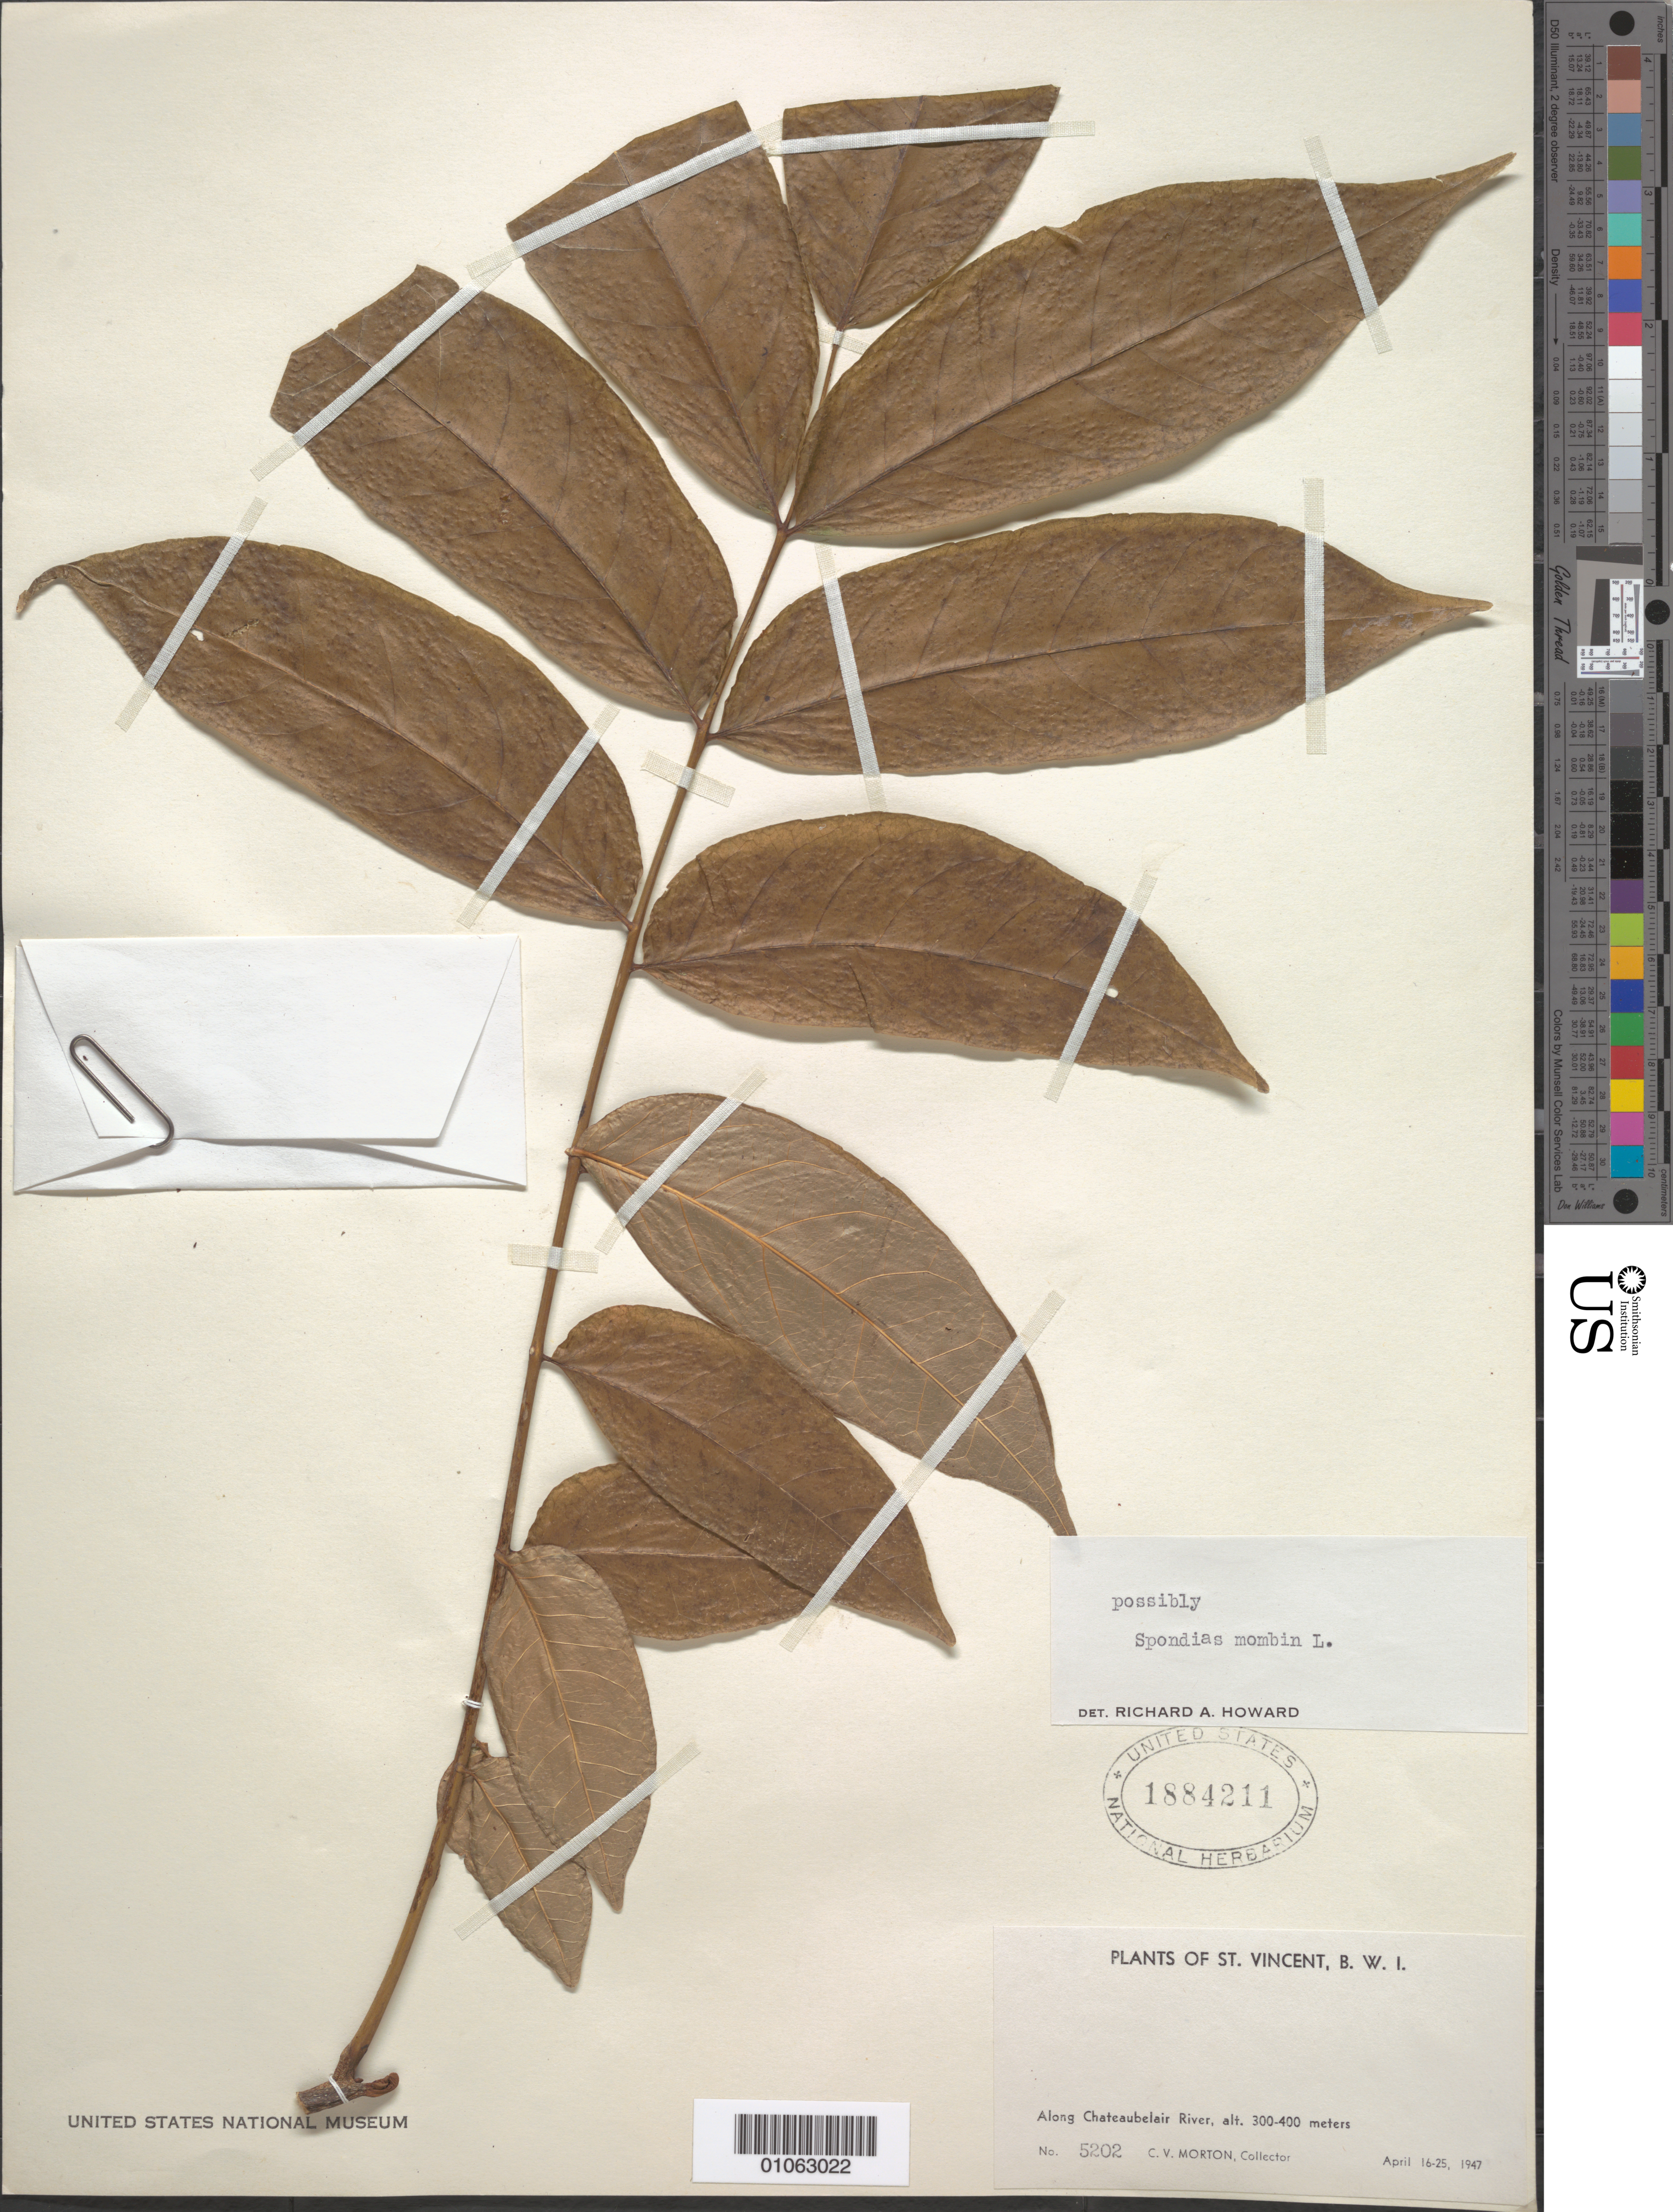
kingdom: Plantae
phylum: Tracheophyta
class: Magnoliopsida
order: Sapindales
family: Anacardiaceae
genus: Spondias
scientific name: Spondias mombin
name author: L.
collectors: C. V. Morton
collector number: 5202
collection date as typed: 16 Apr 1947 to 25 Apr 1947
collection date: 1947-04-16/1947-04-25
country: St. Vincent - Grenadines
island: St. Vincent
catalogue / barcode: US 1884211